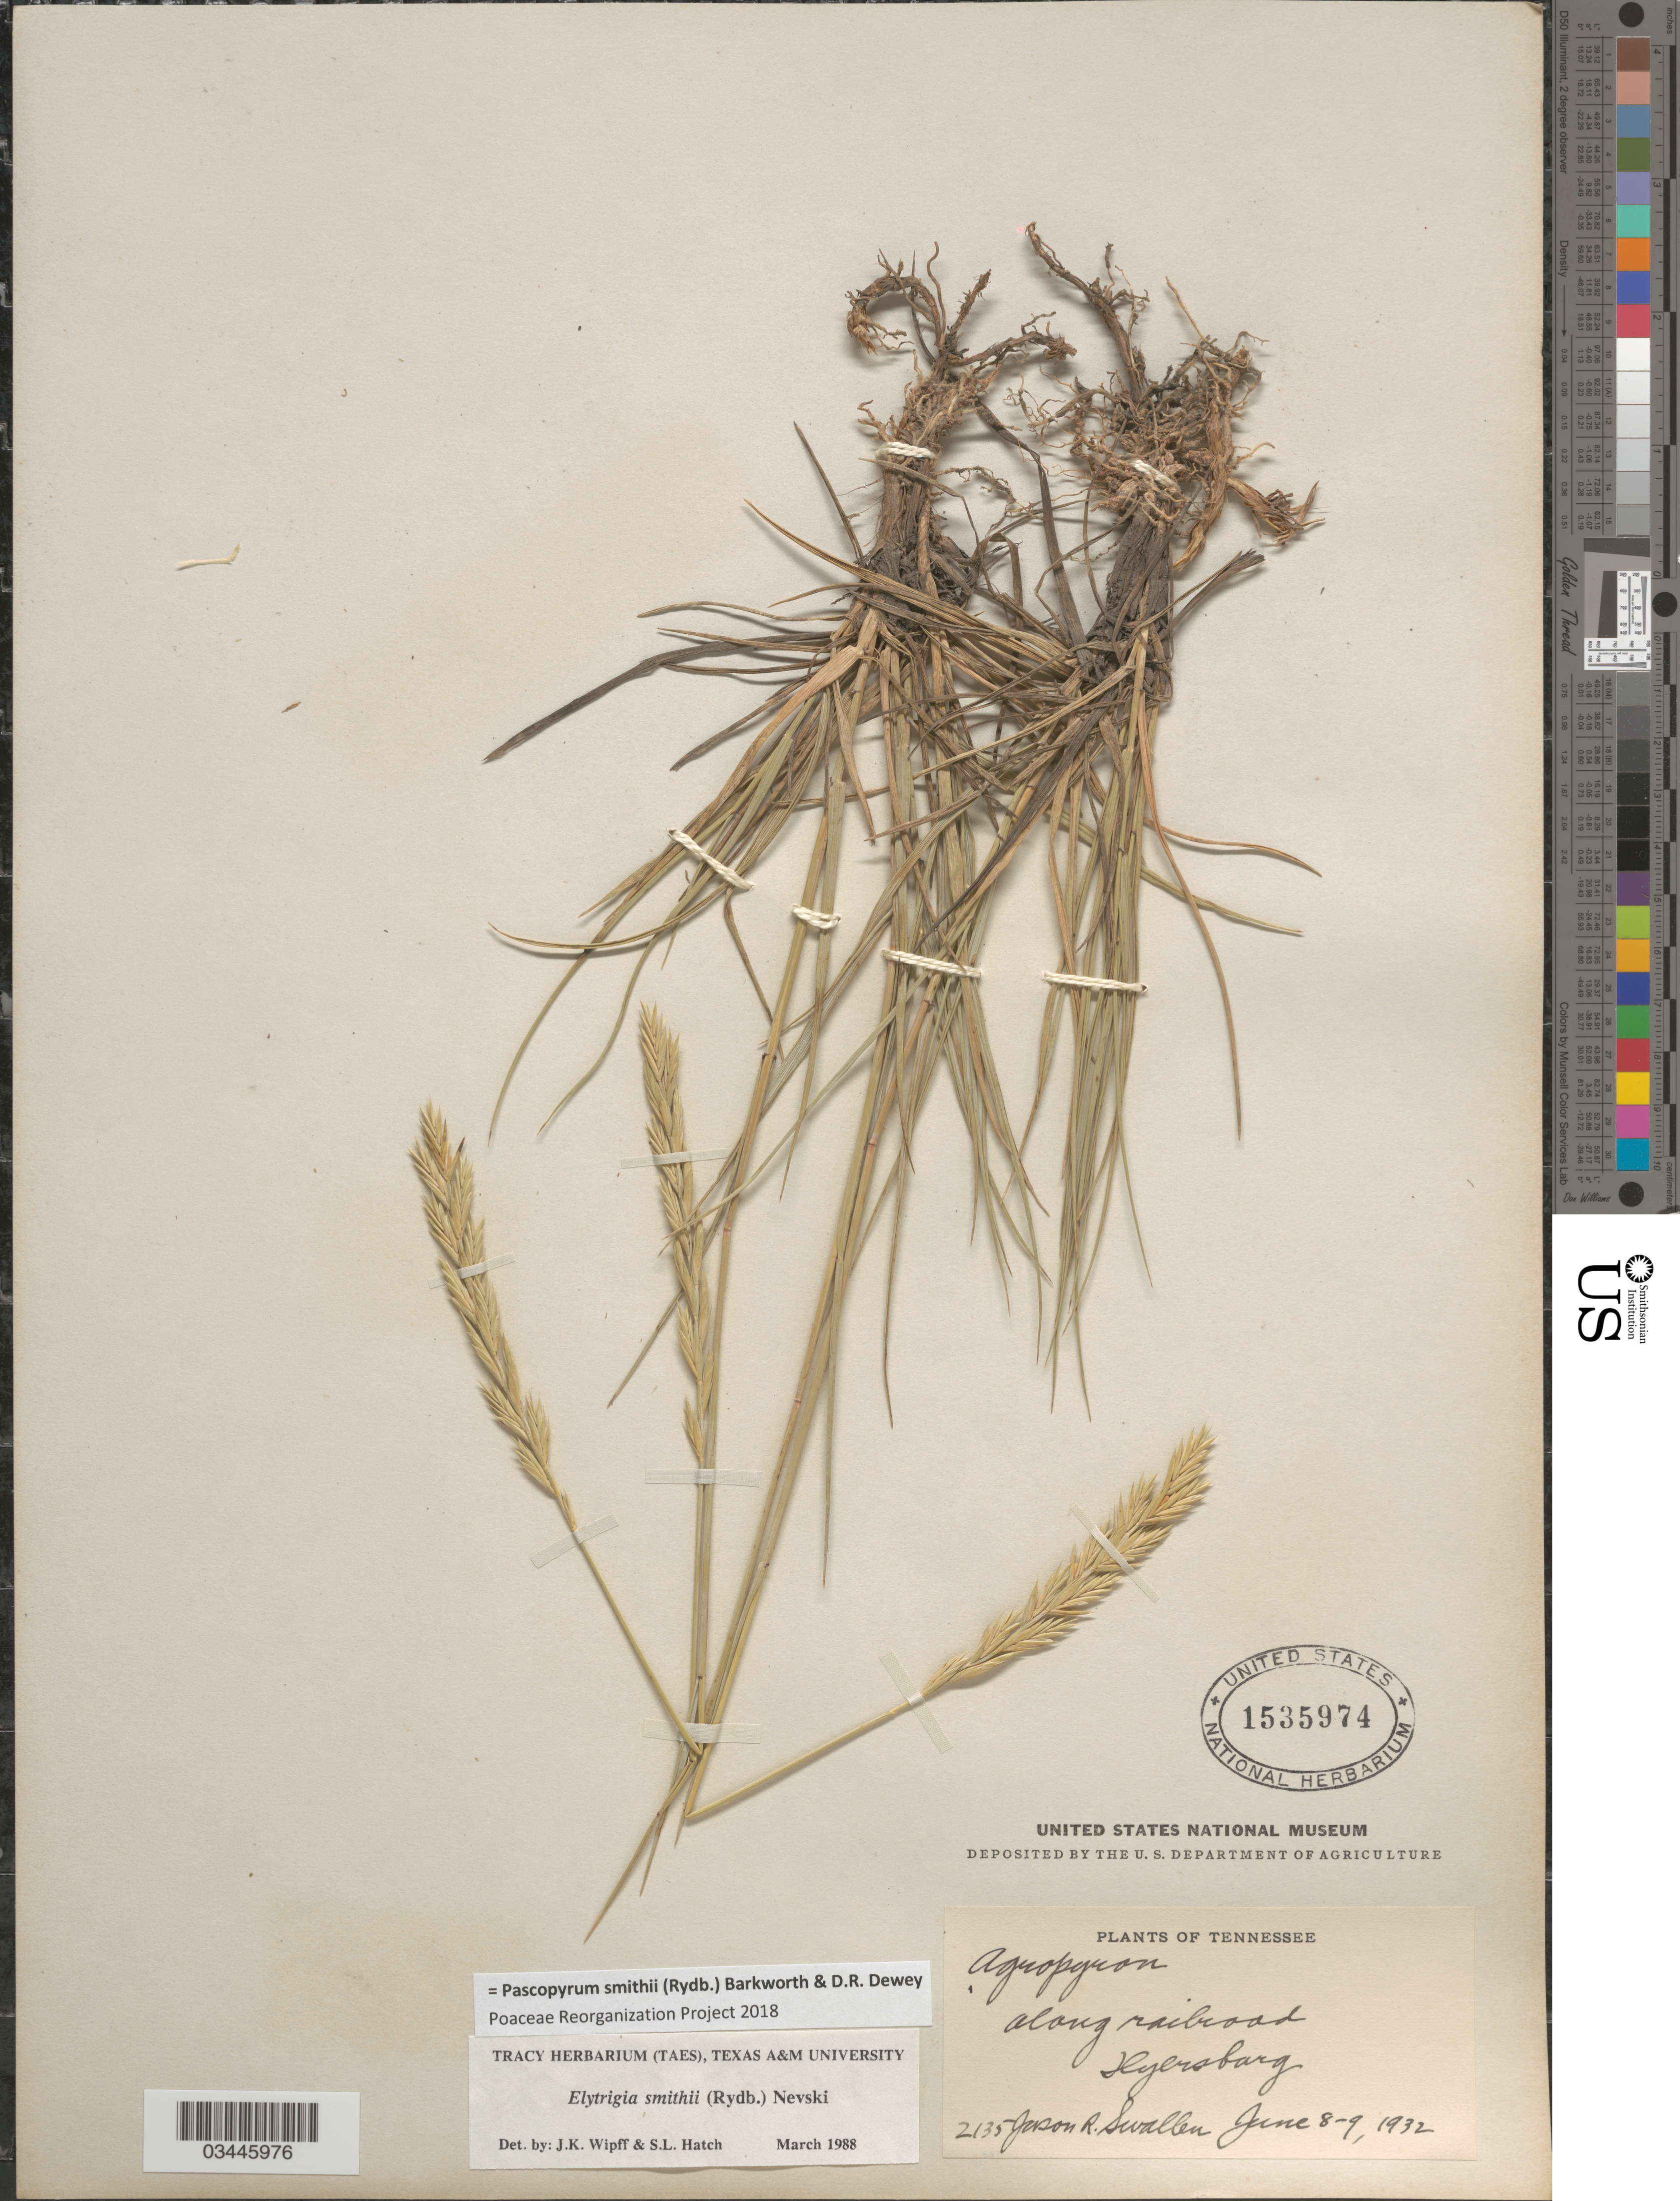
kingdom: Plantae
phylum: Tracheophyta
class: Liliopsida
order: Poales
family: Poaceae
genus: Pascopyrum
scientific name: Pascopyrum smithii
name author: (Rydb.) Barkworth & Dewey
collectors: J. R. Swallen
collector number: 2135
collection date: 1932-06-08/1932-06-09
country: United States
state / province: Tennessee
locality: Along railroad. Hyersbarg.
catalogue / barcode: US 1535974